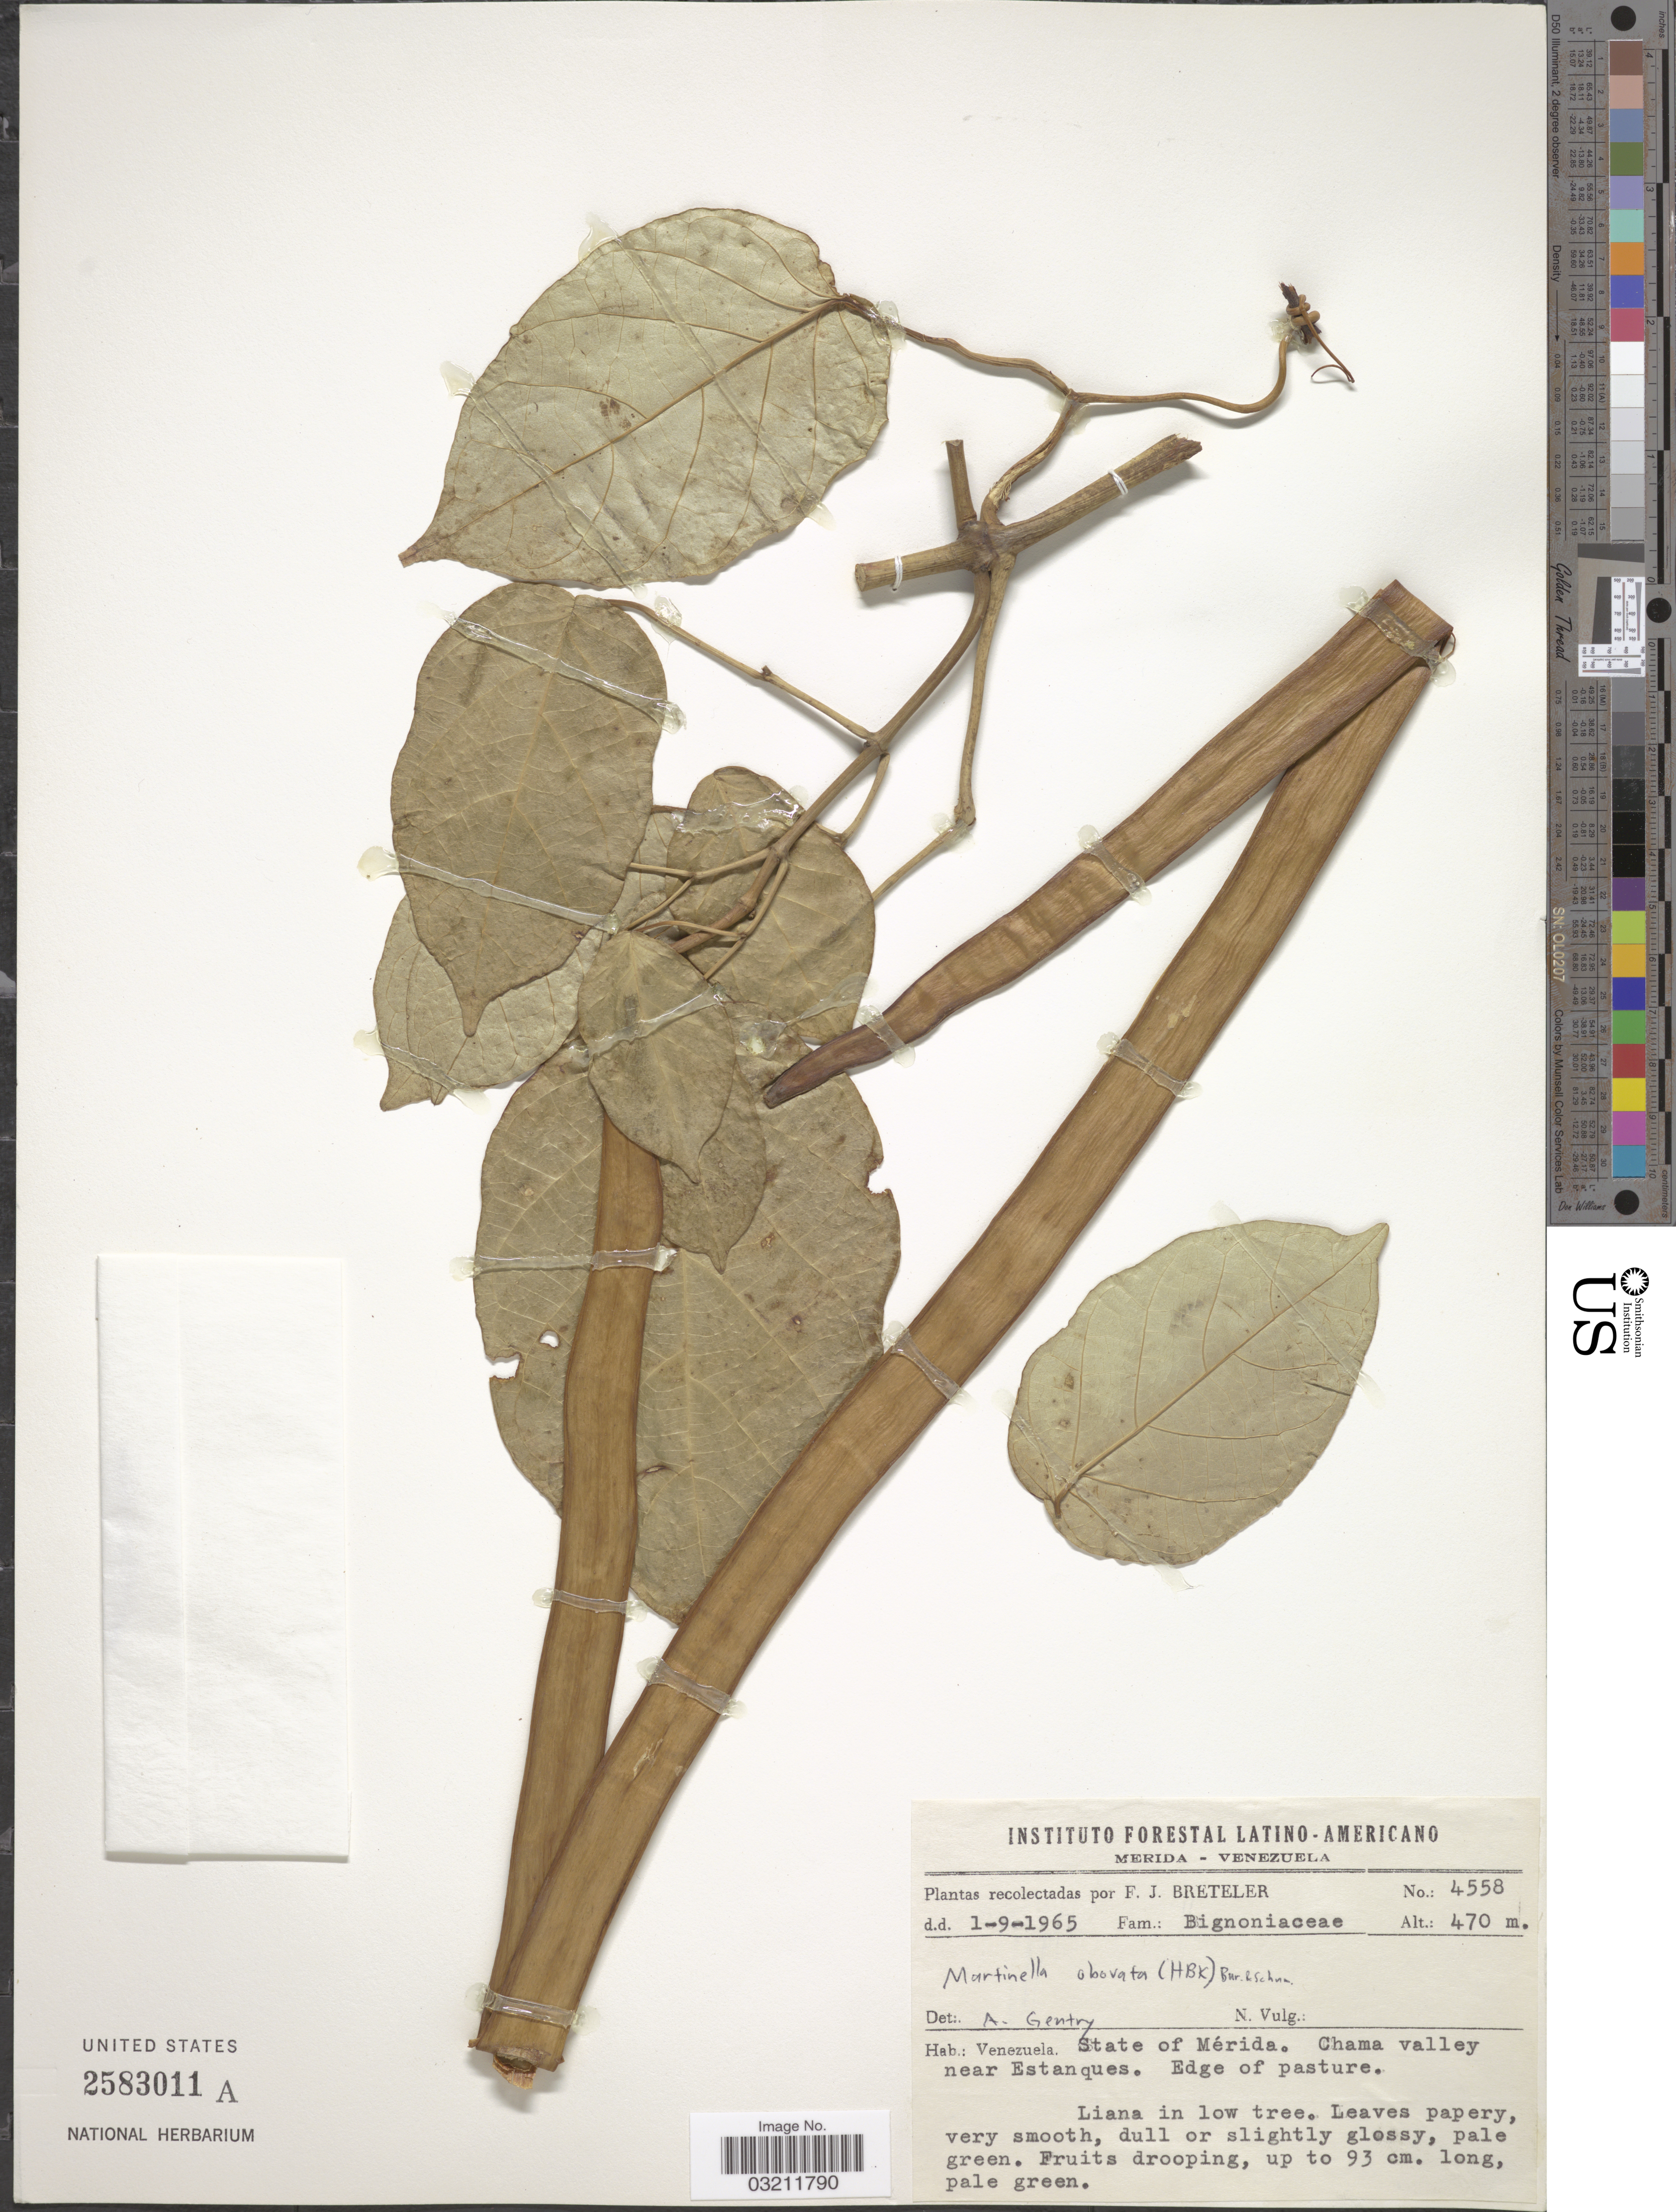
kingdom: Plantae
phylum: Tracheophyta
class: Magnoliopsida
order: Lamiales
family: Bignoniaceae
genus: Martinella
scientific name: Martinella obovata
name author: (Kunth) Bureau & K. Schum.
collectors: F. J. Breteler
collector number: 4558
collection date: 1965-09-01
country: Venezuela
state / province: Mérida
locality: Chama valley near Estanques.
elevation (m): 470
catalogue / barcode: US 2583011A